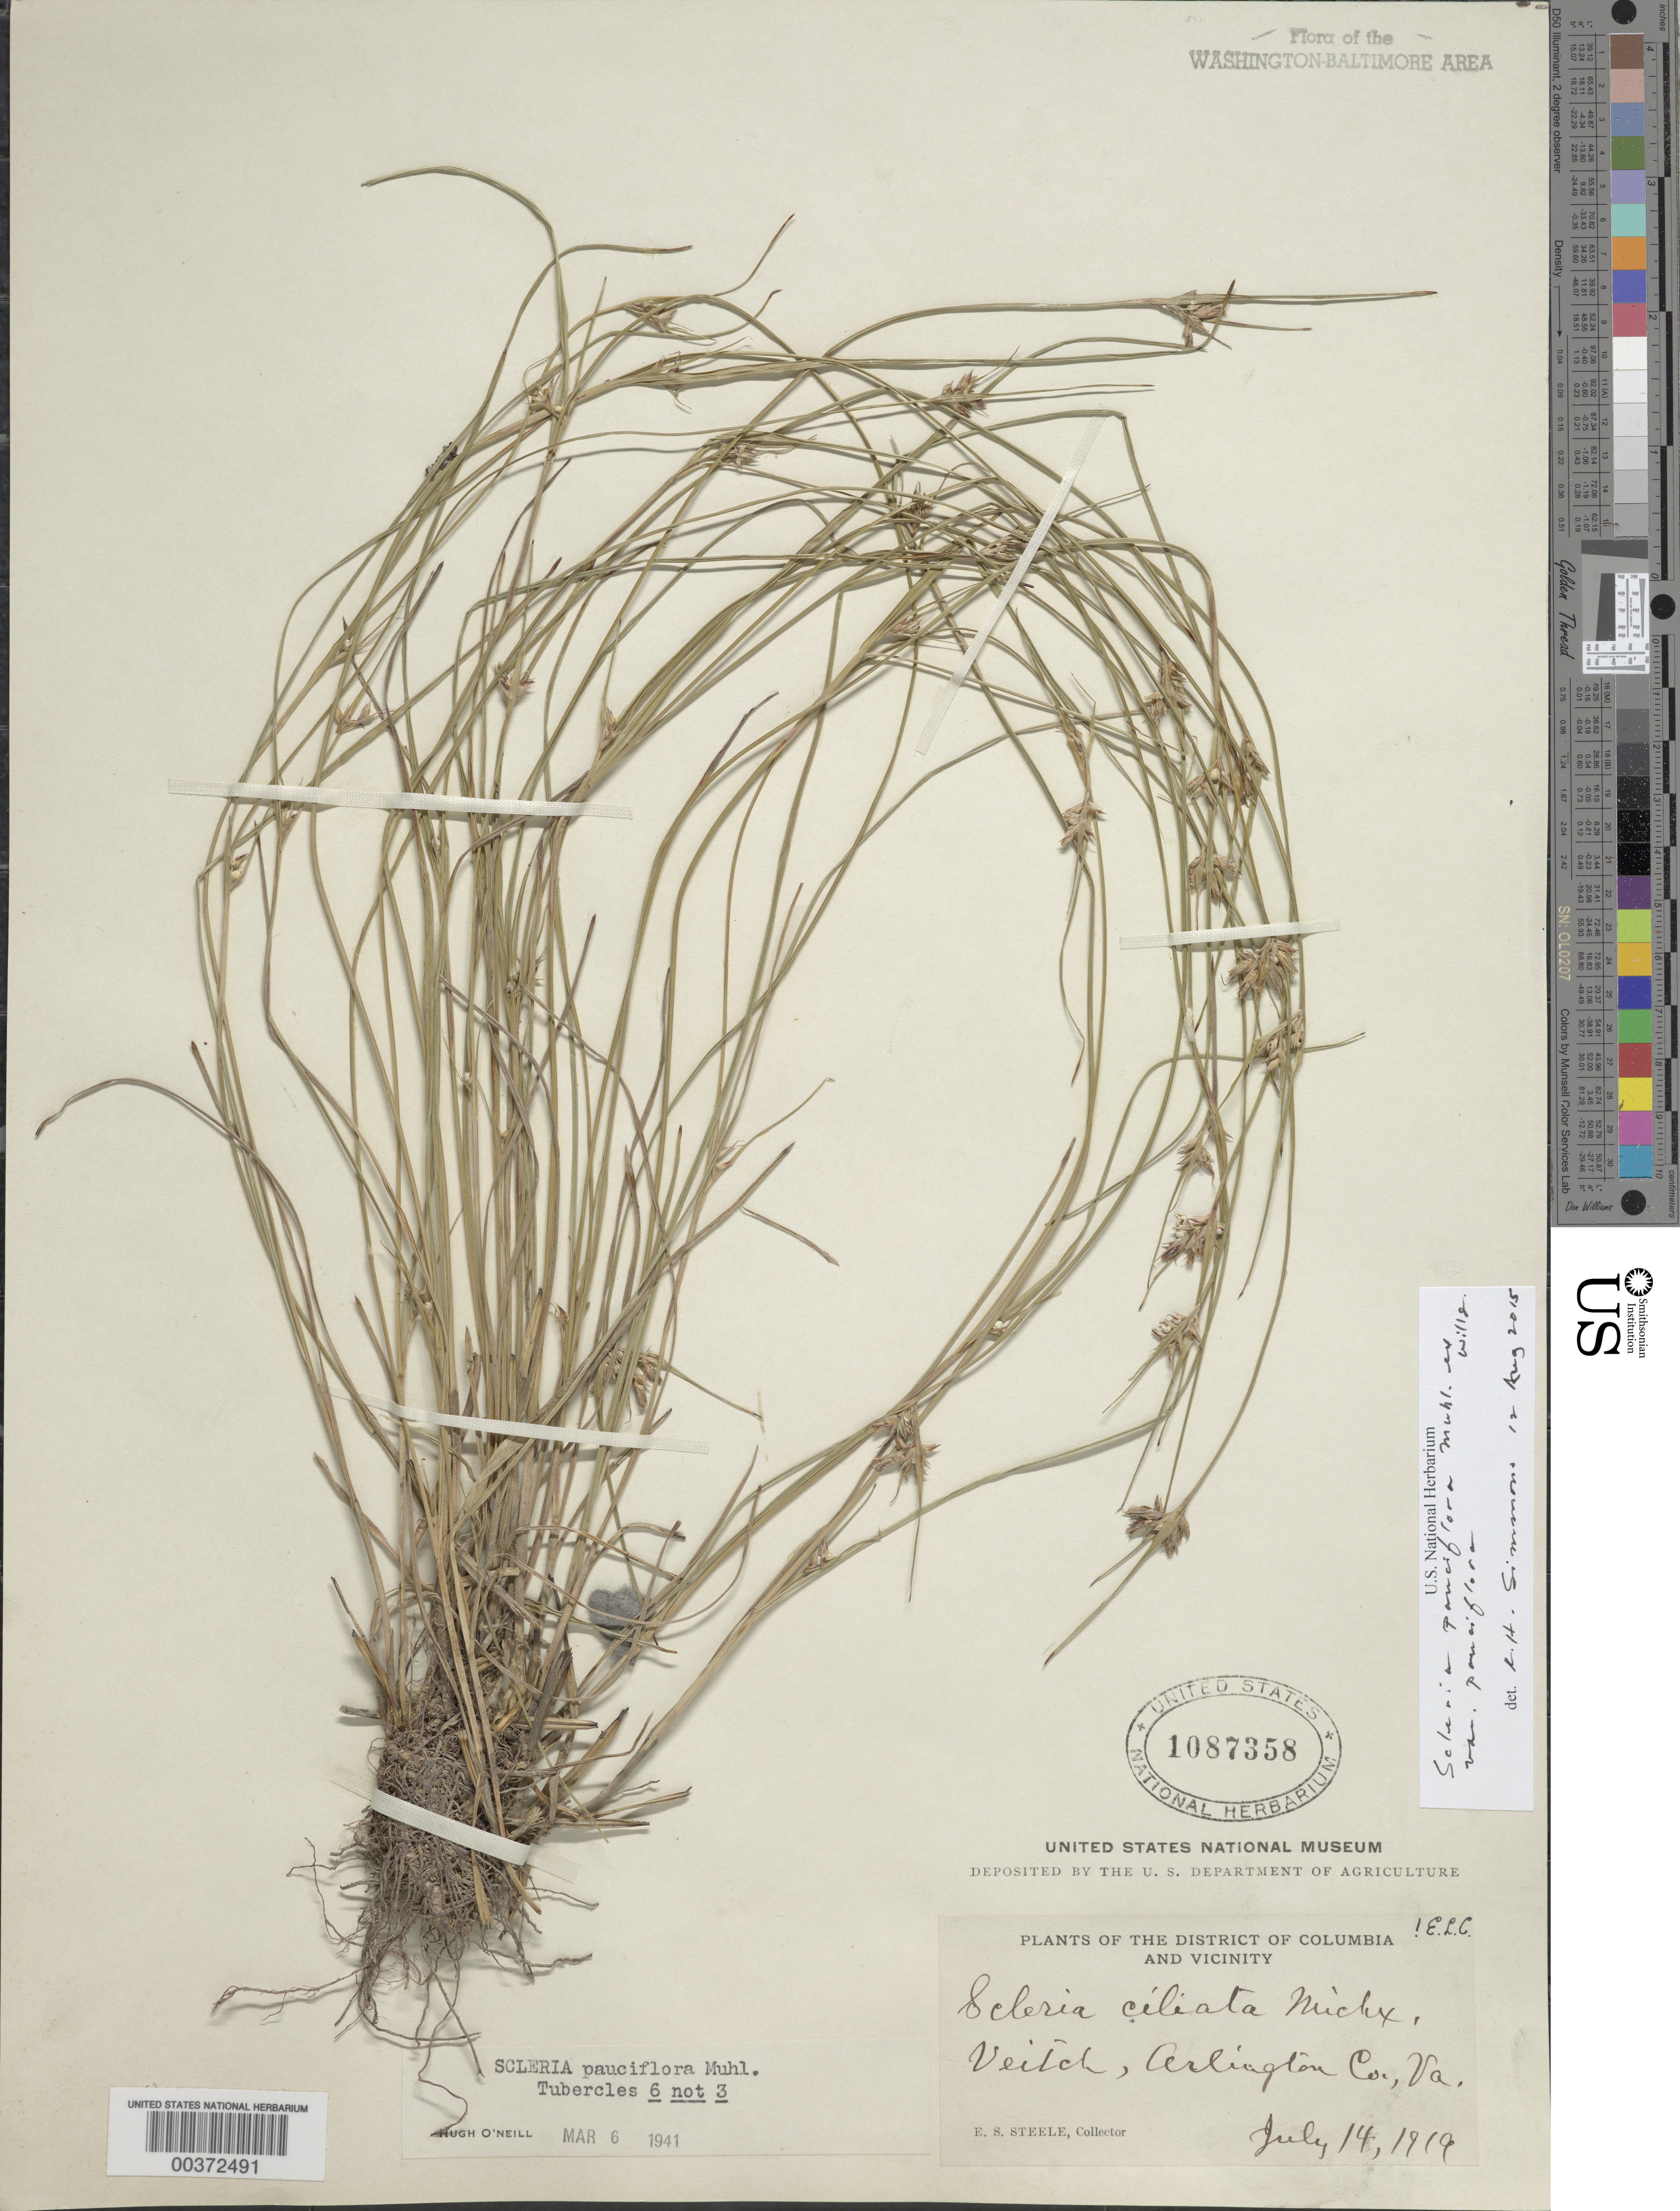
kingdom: Plantae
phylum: Tracheophyta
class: Liliopsida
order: Poales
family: Cyperaceae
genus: Scleria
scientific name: Scleria pauciflora var. pauciflora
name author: Muhl. ex Willd.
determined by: Simmons, R. H., (UNITED STATES)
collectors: E. Steele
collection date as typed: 14 Jul 1919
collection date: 1919-07-14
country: United States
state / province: Virginia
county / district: Arlington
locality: Veitch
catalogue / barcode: US 1087358